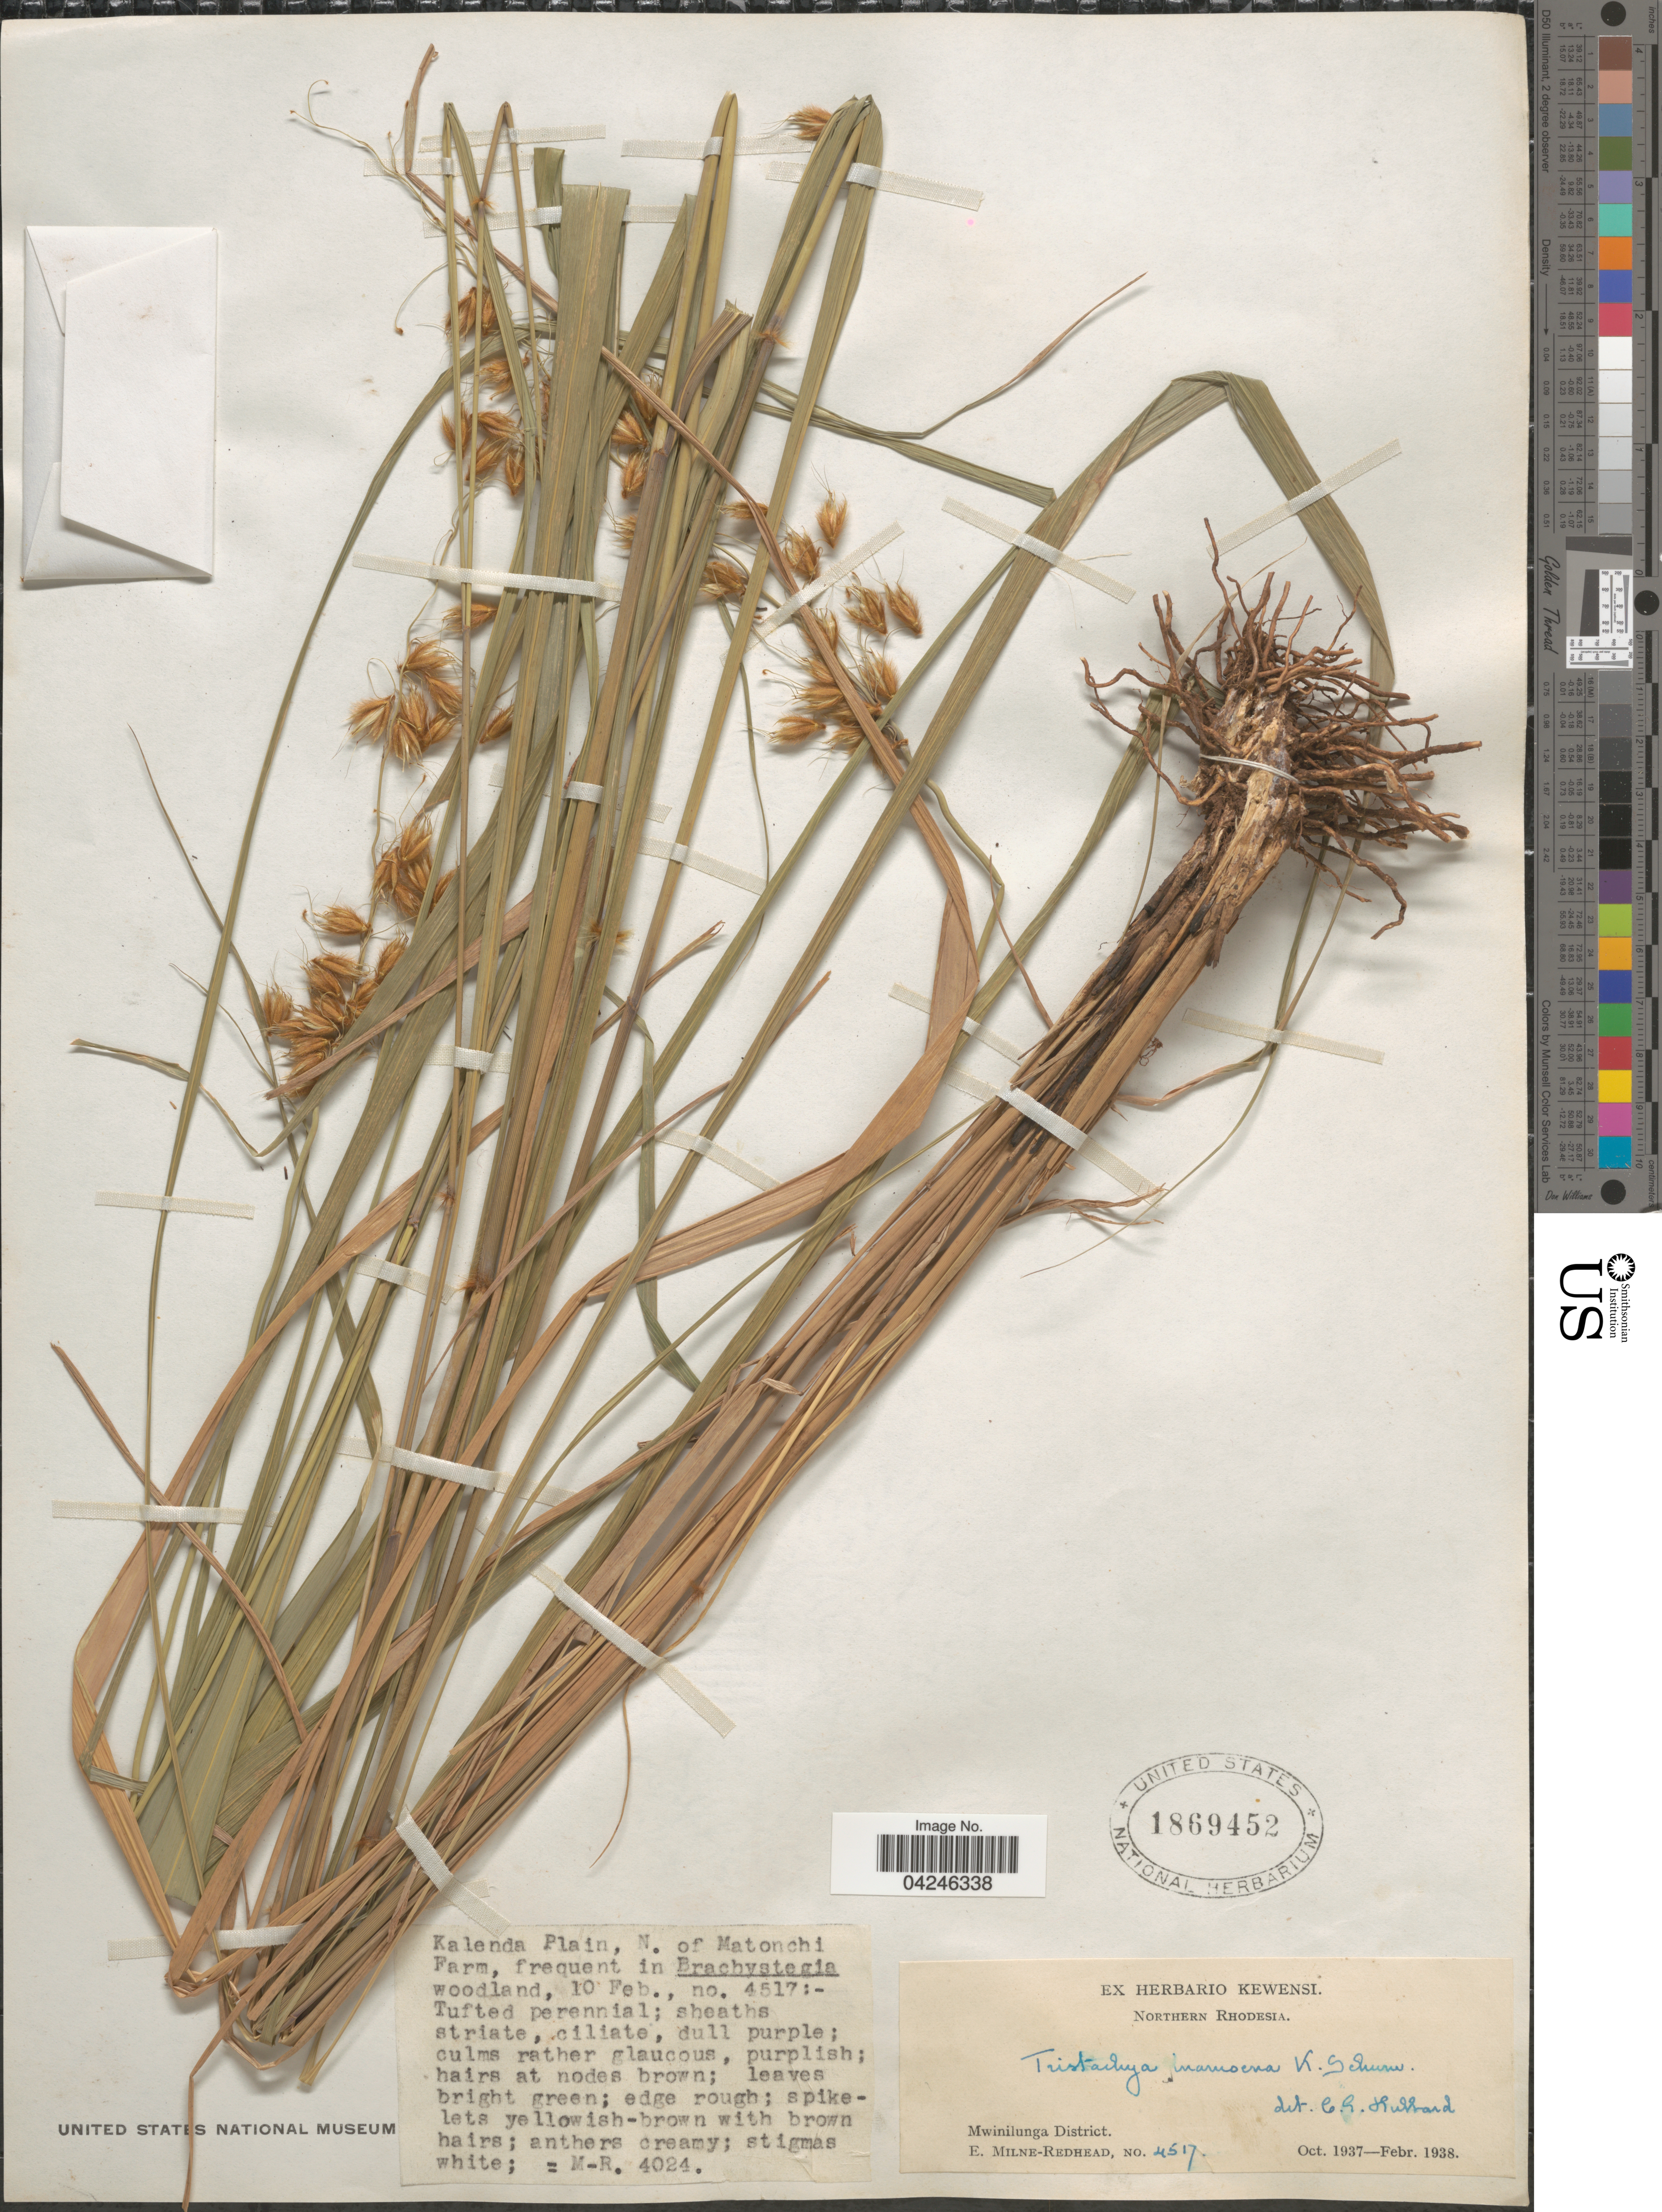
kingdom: Plantae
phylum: Tracheophyta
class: Liliopsida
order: Poales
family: Poaceae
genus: Zonotriche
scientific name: Zonotriche inamoena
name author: (K. Schum.) Clayton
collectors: E. W. Milne-Redhead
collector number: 4517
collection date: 1938-02-10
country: Zambia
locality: Kalenda Plain, N. of Matonchi Farm. Northern Rhodesia. Mwinilunga District.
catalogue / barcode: US 1869452